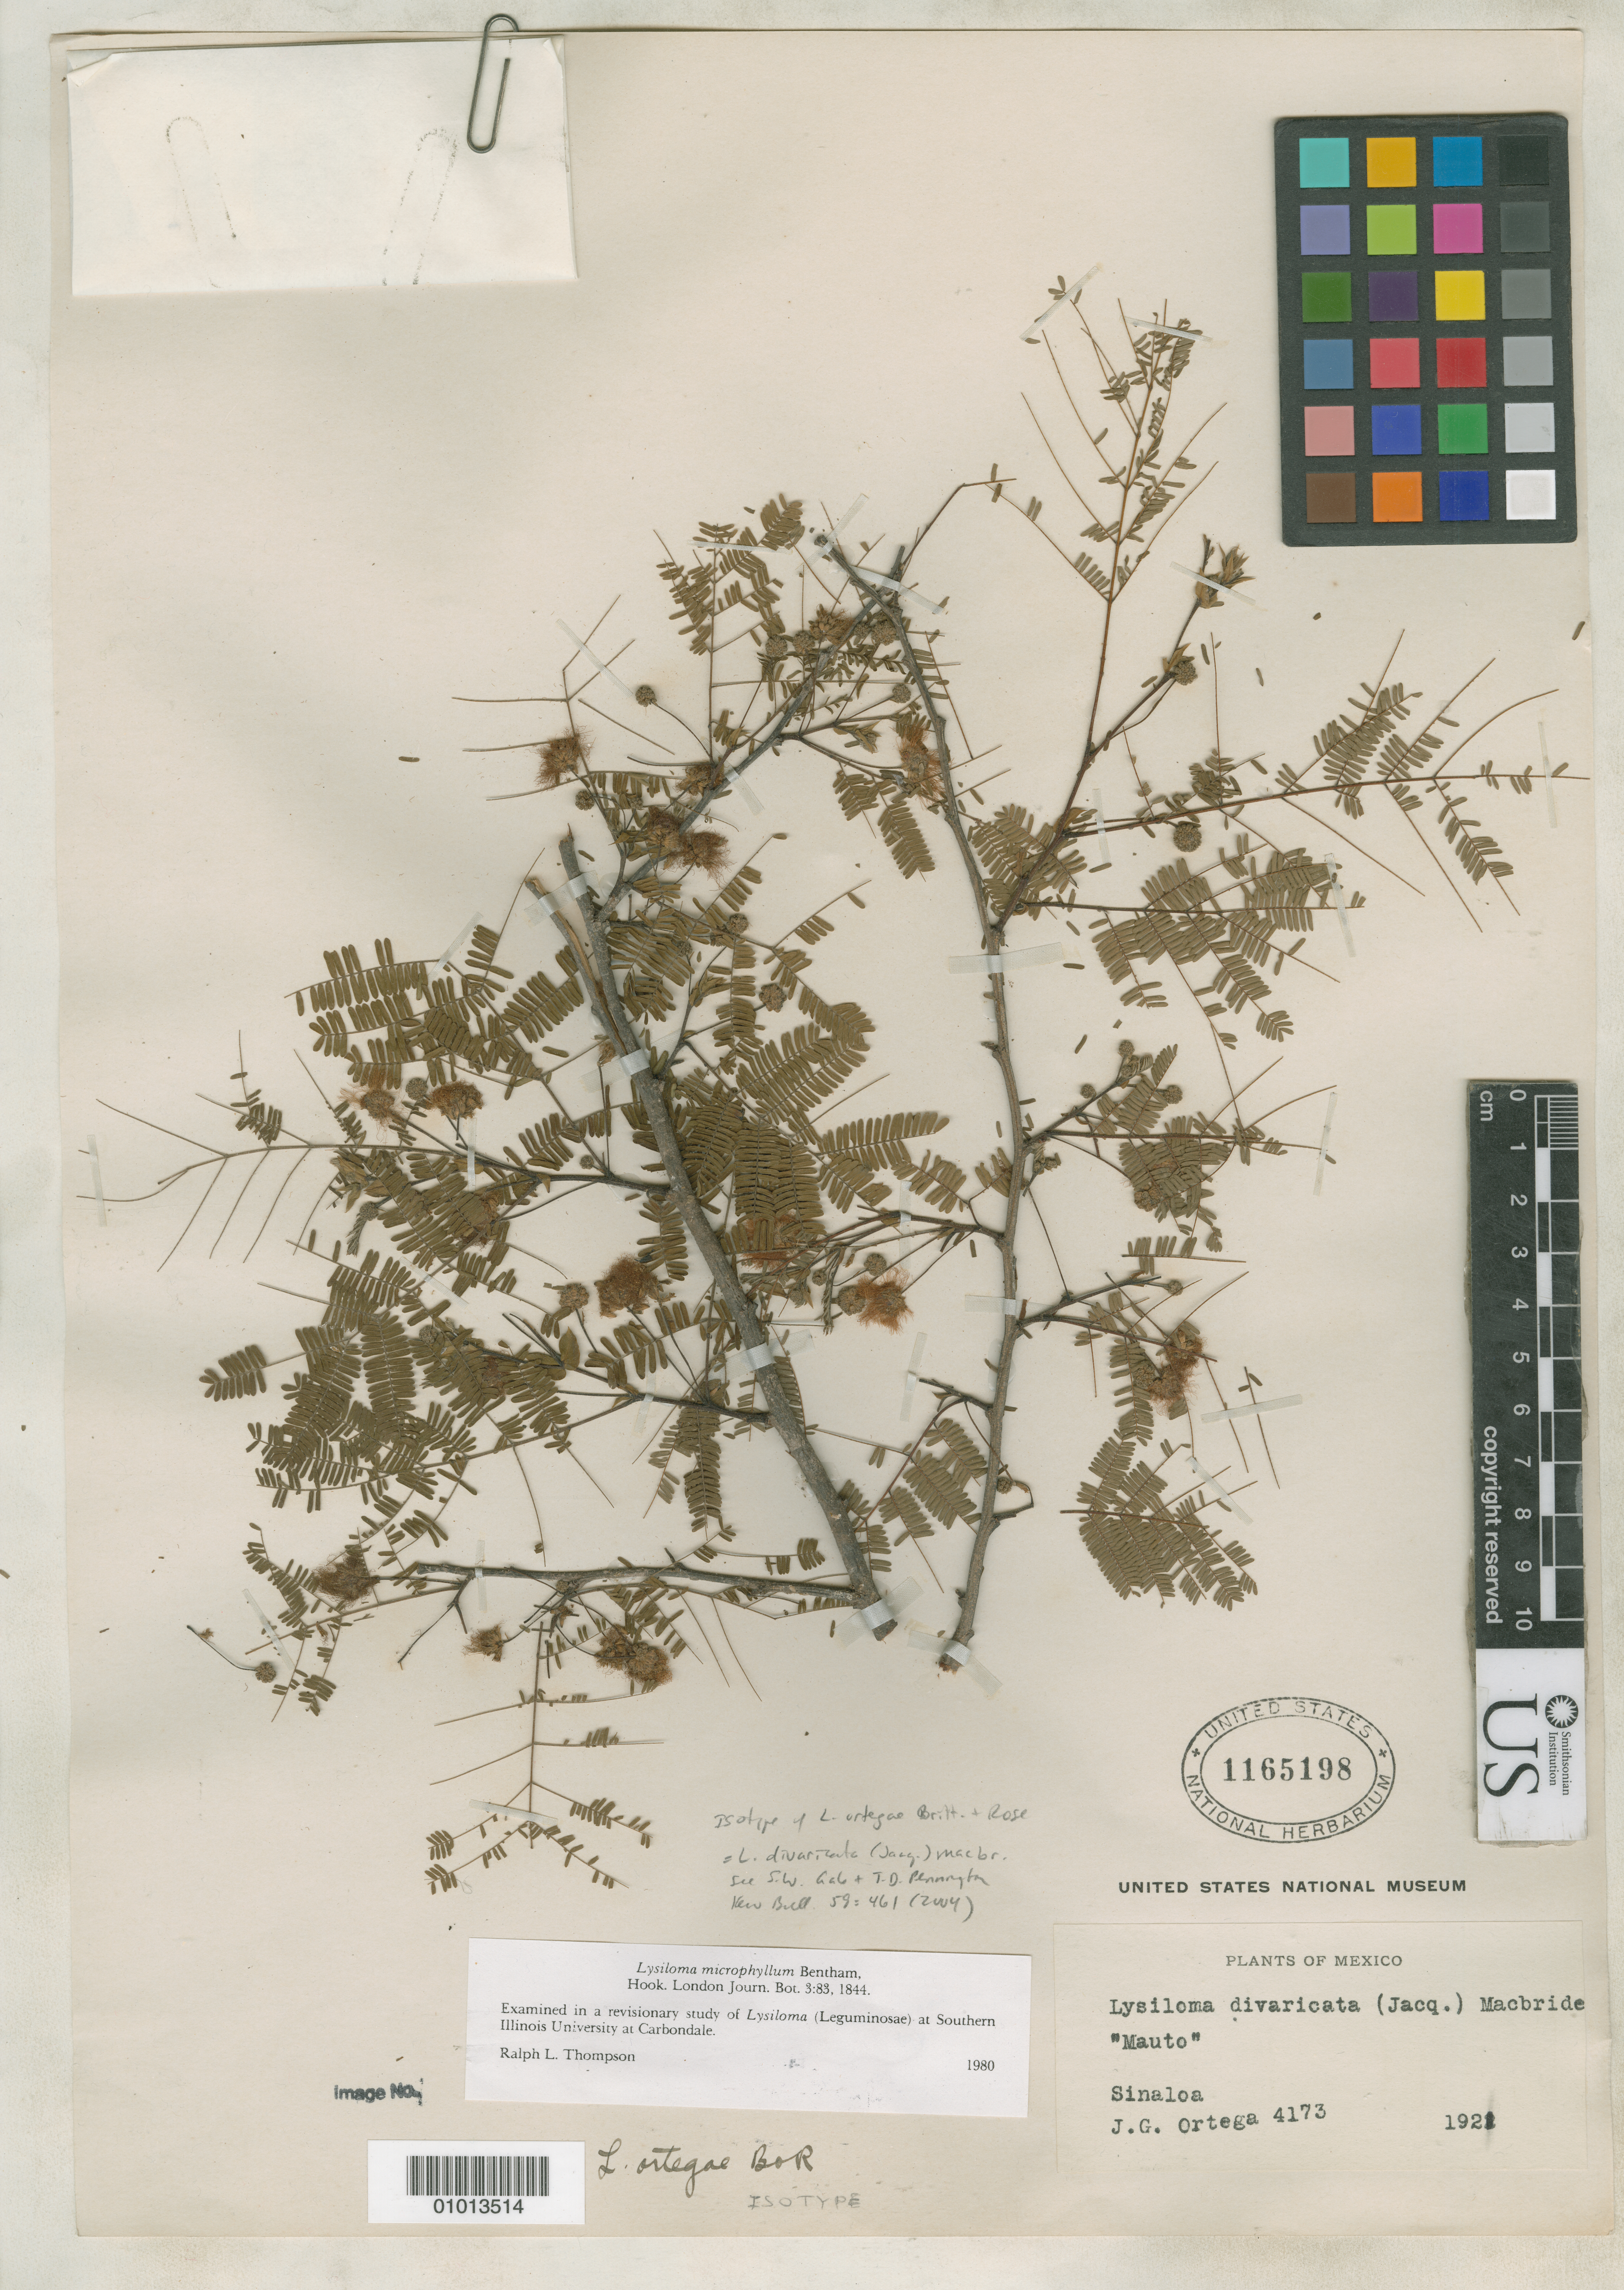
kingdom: Plantae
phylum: Tracheophyta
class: Magnoliopsida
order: Fabales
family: Fabaceae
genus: Lysiloma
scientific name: Lysiloma ortegae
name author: Britton & Rose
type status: Isotype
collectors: J. Ortega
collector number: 4173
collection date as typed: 1921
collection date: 1921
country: Mexico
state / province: Sinaloa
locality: Sinaloa.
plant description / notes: Currently accepted name as cited by Gale & Pennington, Kew Bull. 59: 461 (2004).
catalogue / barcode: US 1165198